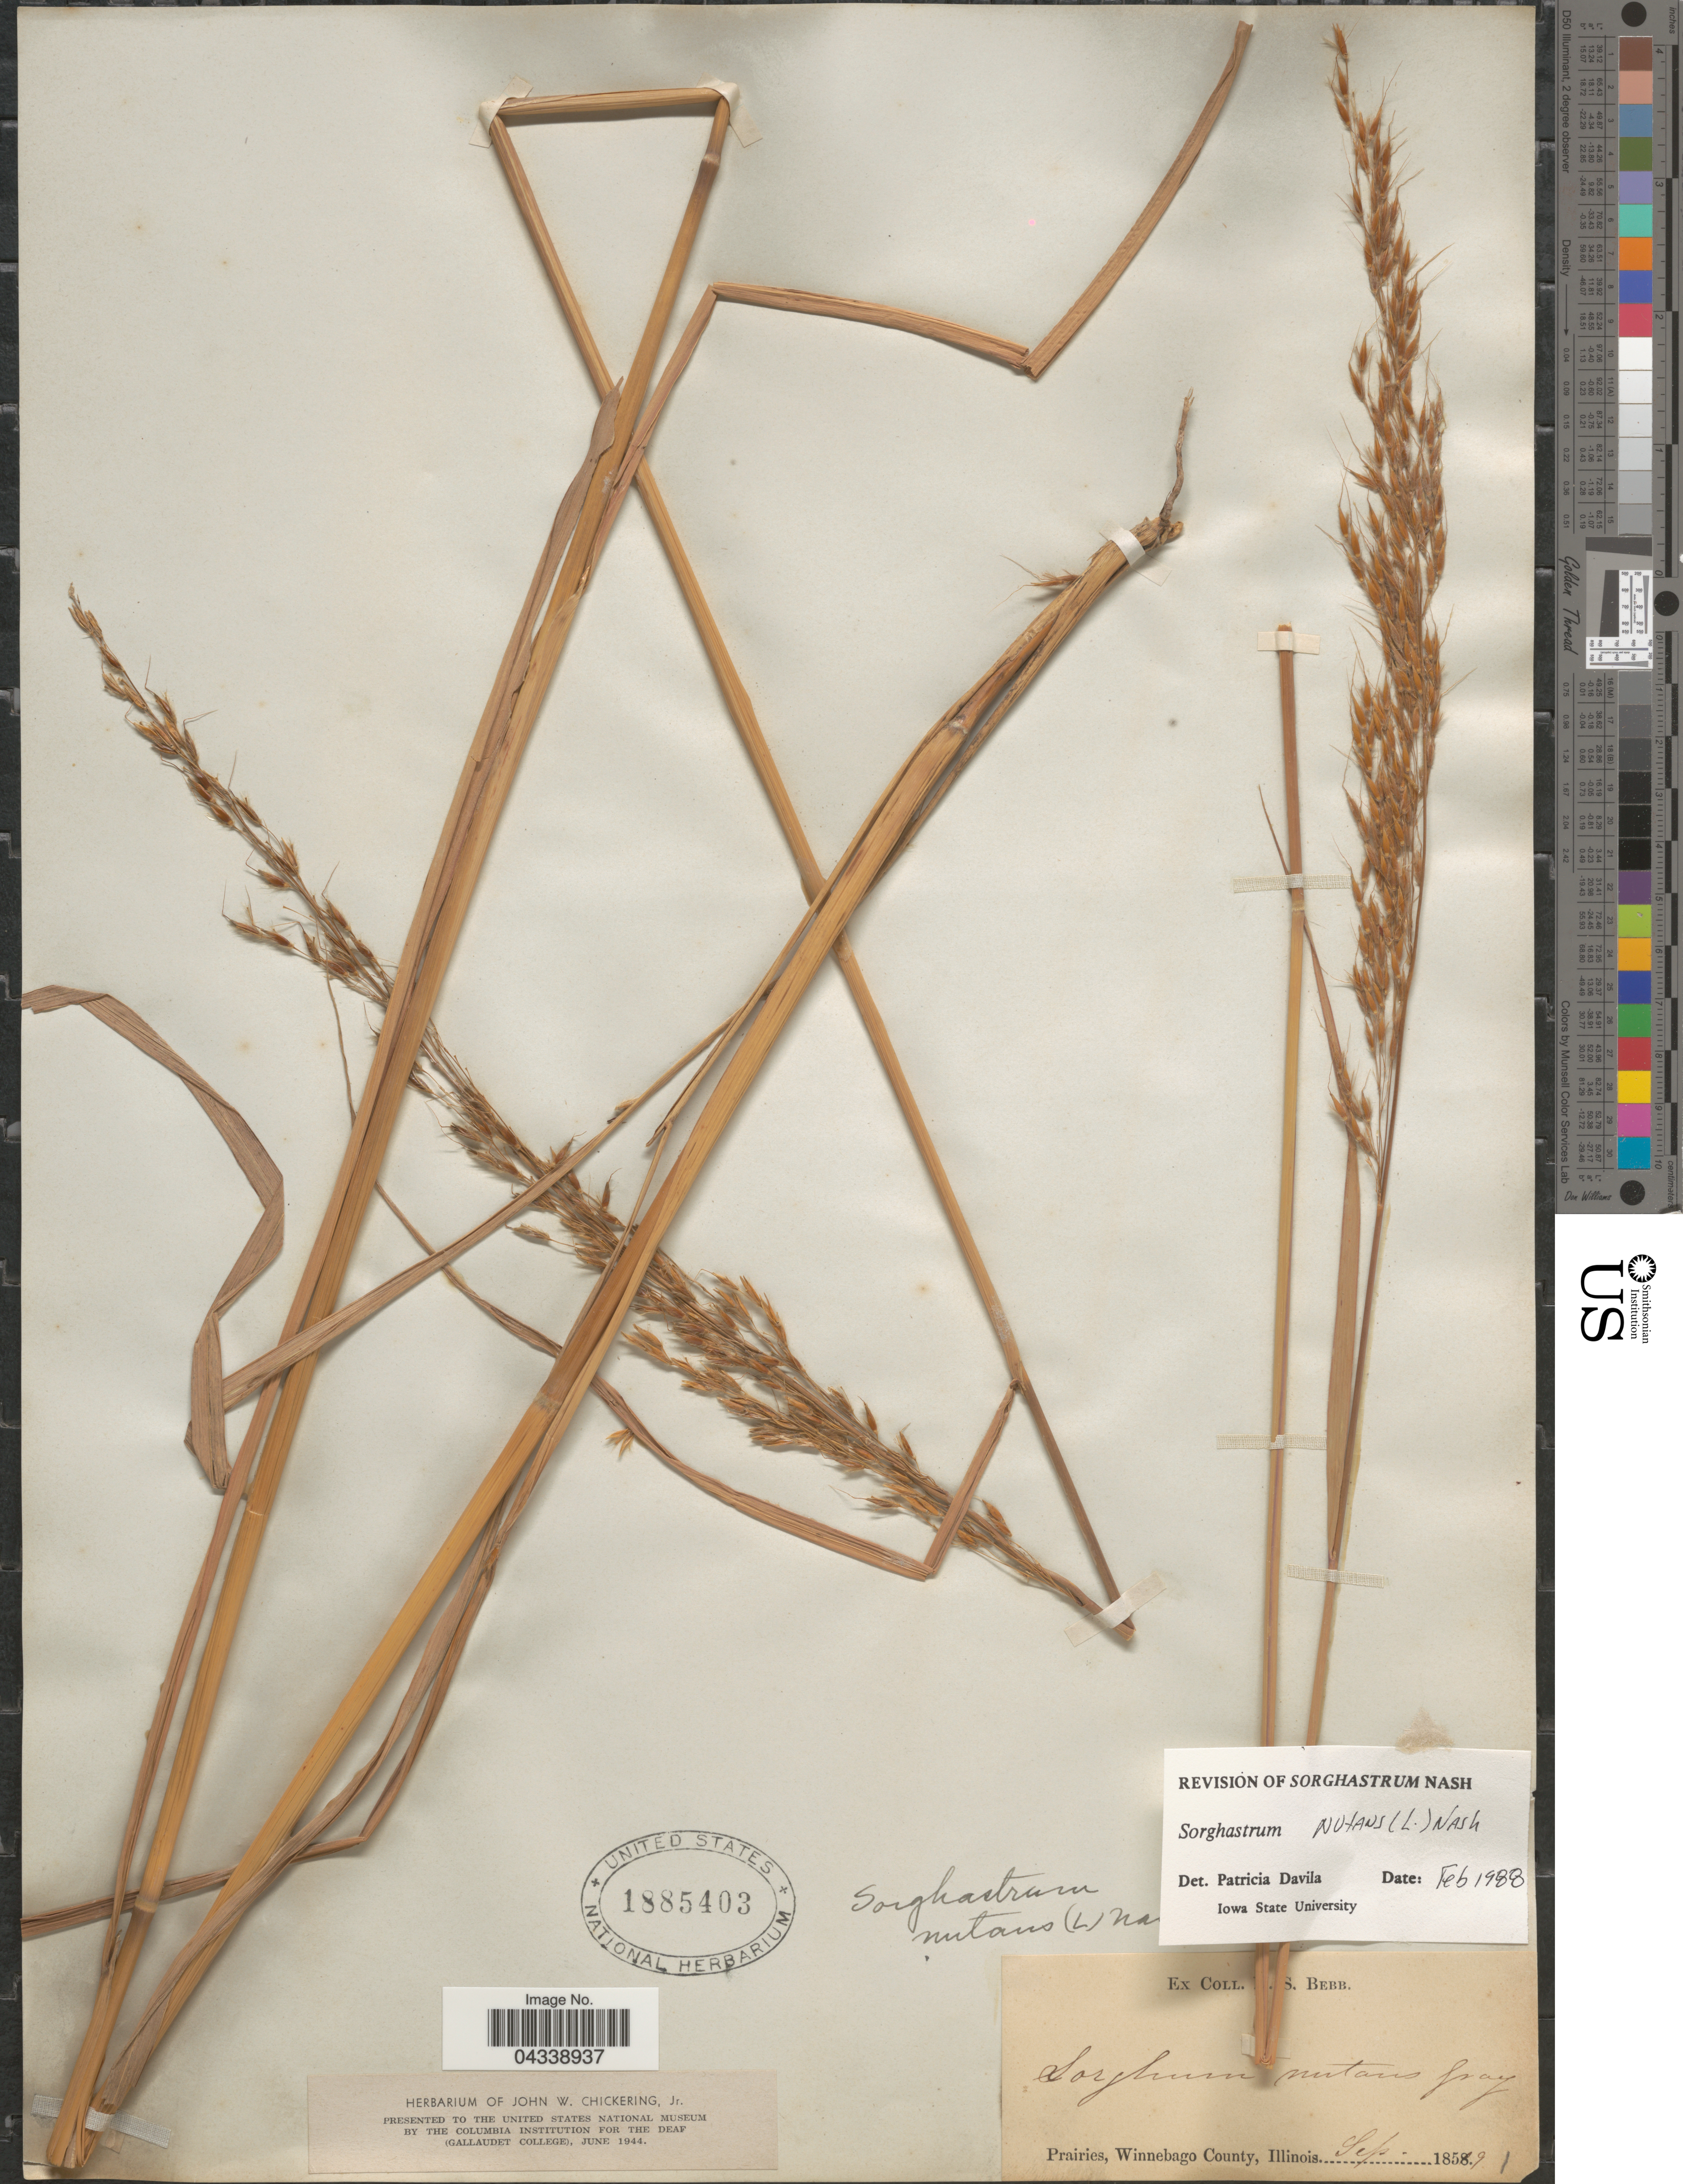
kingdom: Plantae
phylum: Tracheophyta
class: Liliopsida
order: Poales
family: Poaceae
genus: Sorghastrum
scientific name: Sorghastrum nutans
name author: (L.) Nash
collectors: M. Bebb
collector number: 1?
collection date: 1859-09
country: United States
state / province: Illinois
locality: Prairies, Winnebago County.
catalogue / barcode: US 1885403